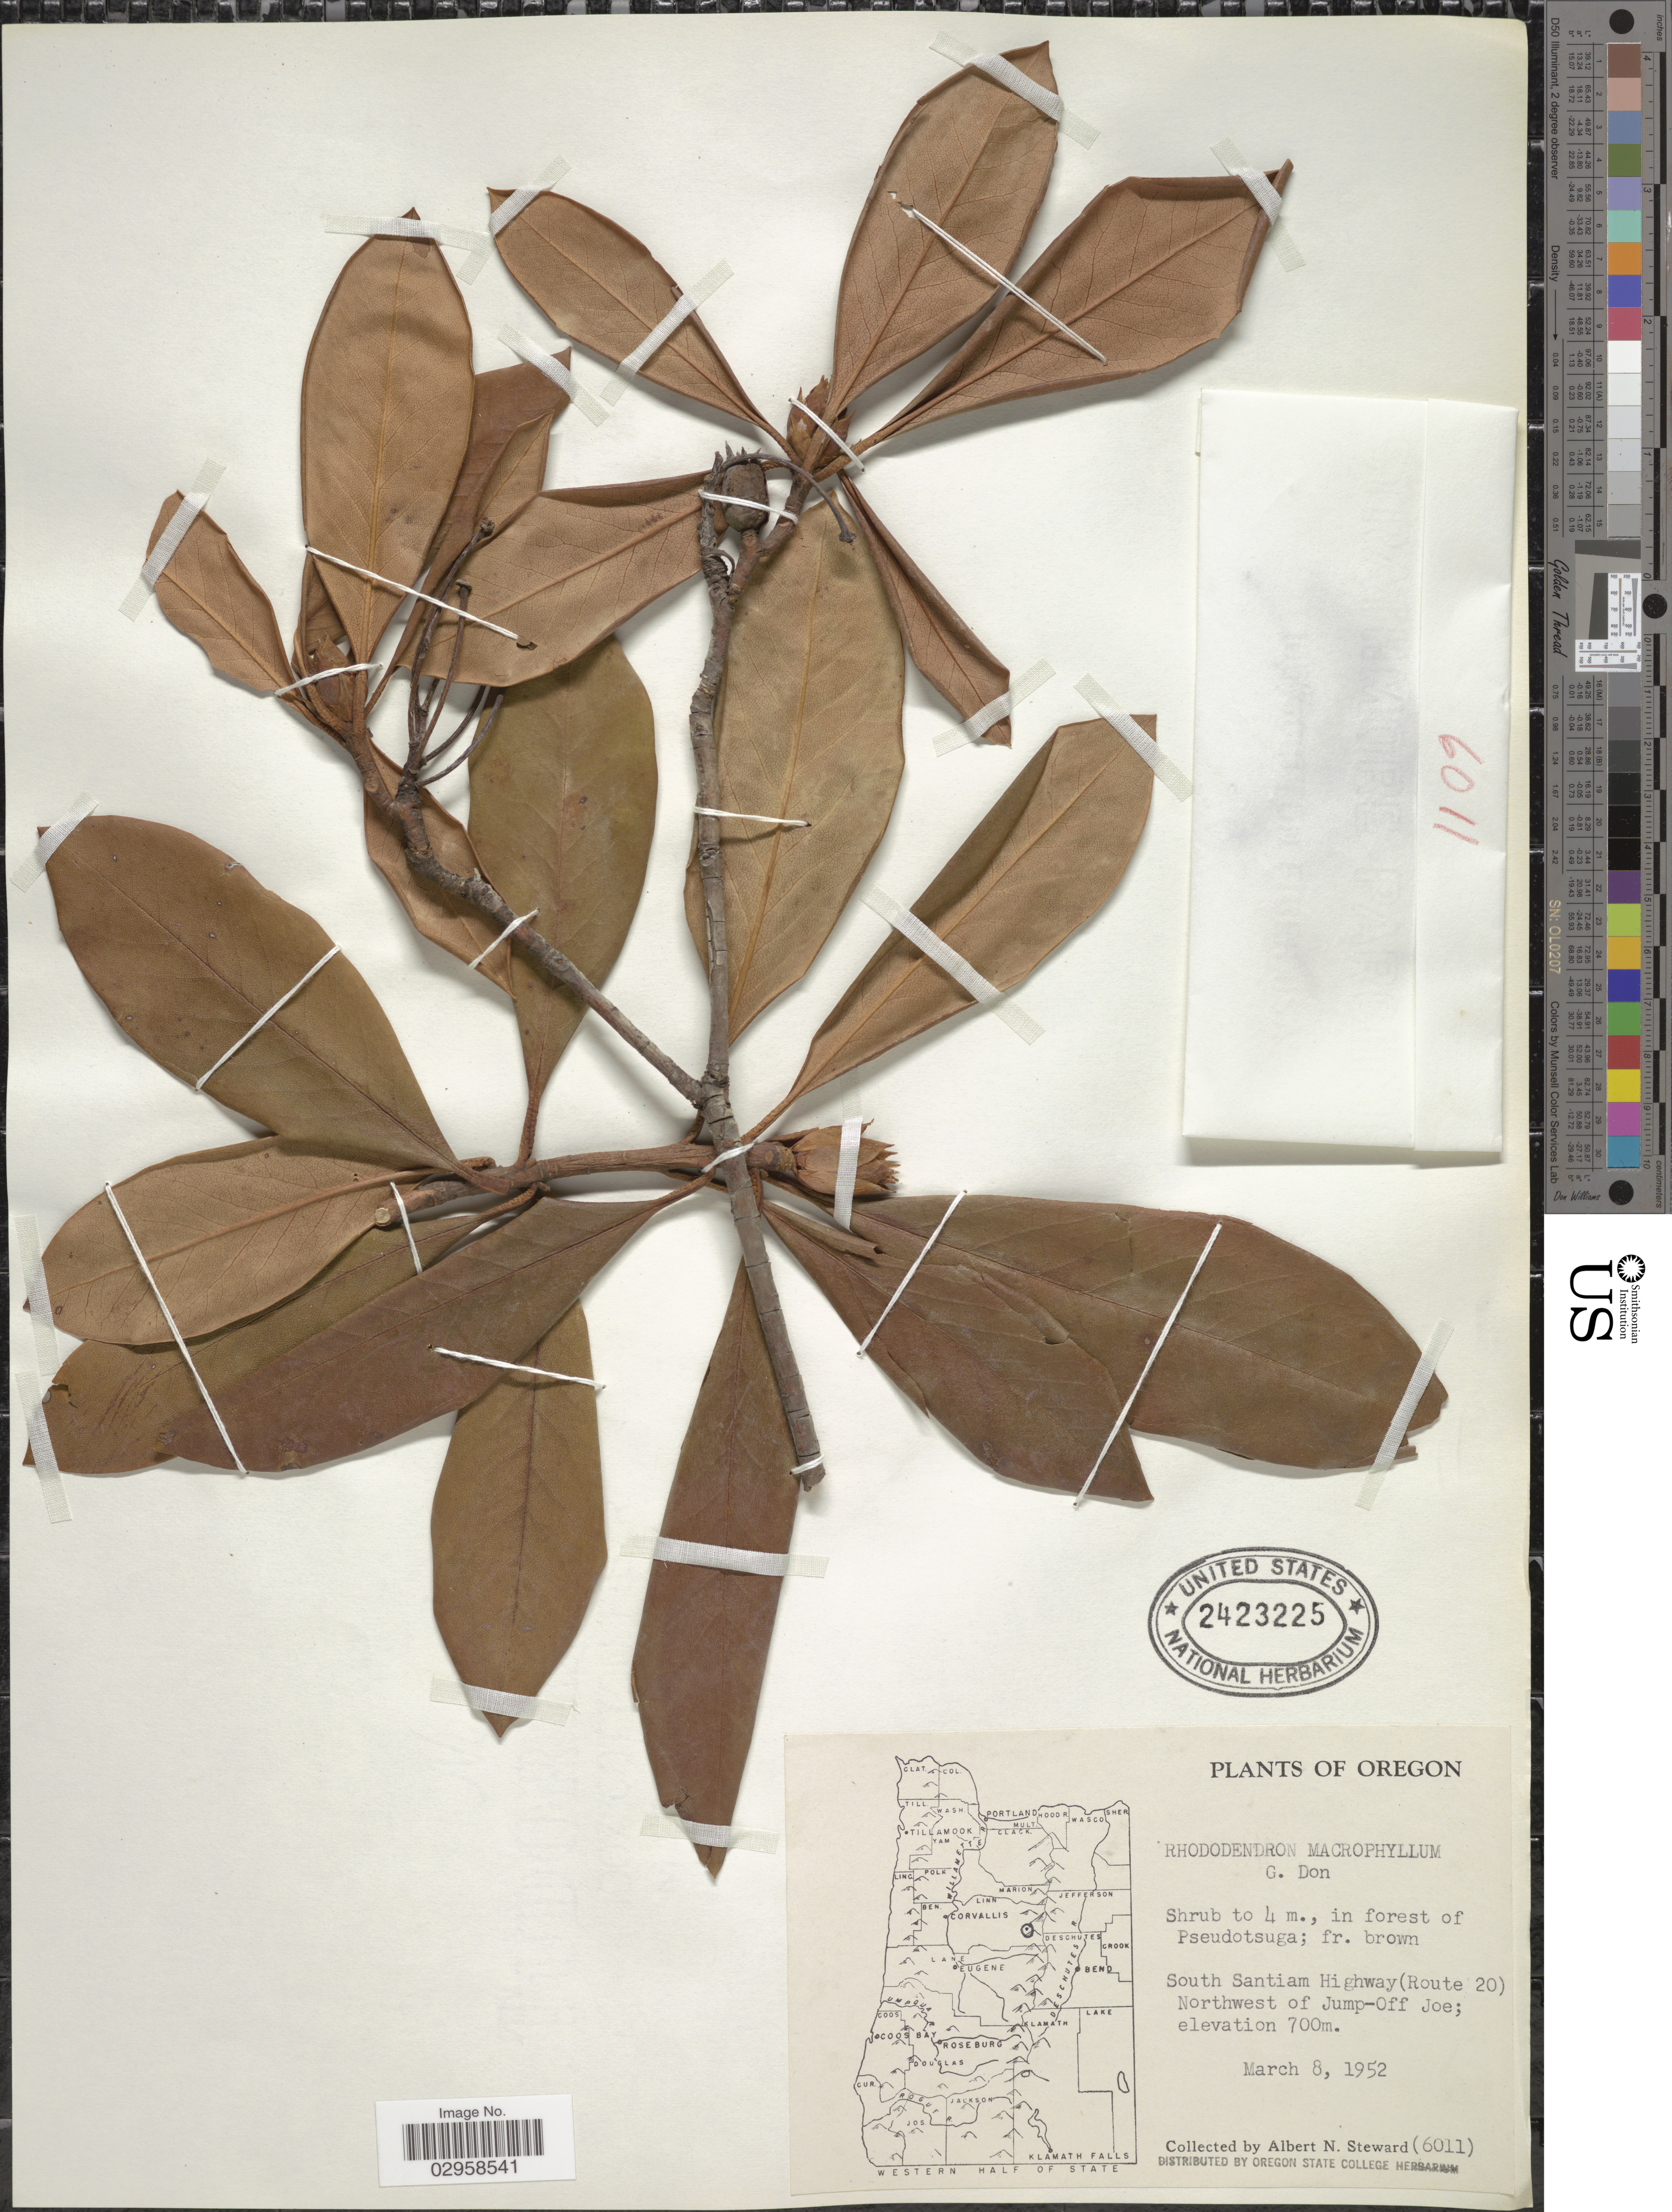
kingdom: Plantae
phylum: Tracheophyta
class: Magnoliopsida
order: Ericales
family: Ericaceae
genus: Rhododendron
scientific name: Rhododendron macrophyllum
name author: D. Don ex G. Don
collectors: A. N. Steward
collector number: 6011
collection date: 1952-03-08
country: United States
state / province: Oregon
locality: South Santiam Highway (Route 20) Northwest of Jump-Off Joe.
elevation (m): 700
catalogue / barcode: US 2423225